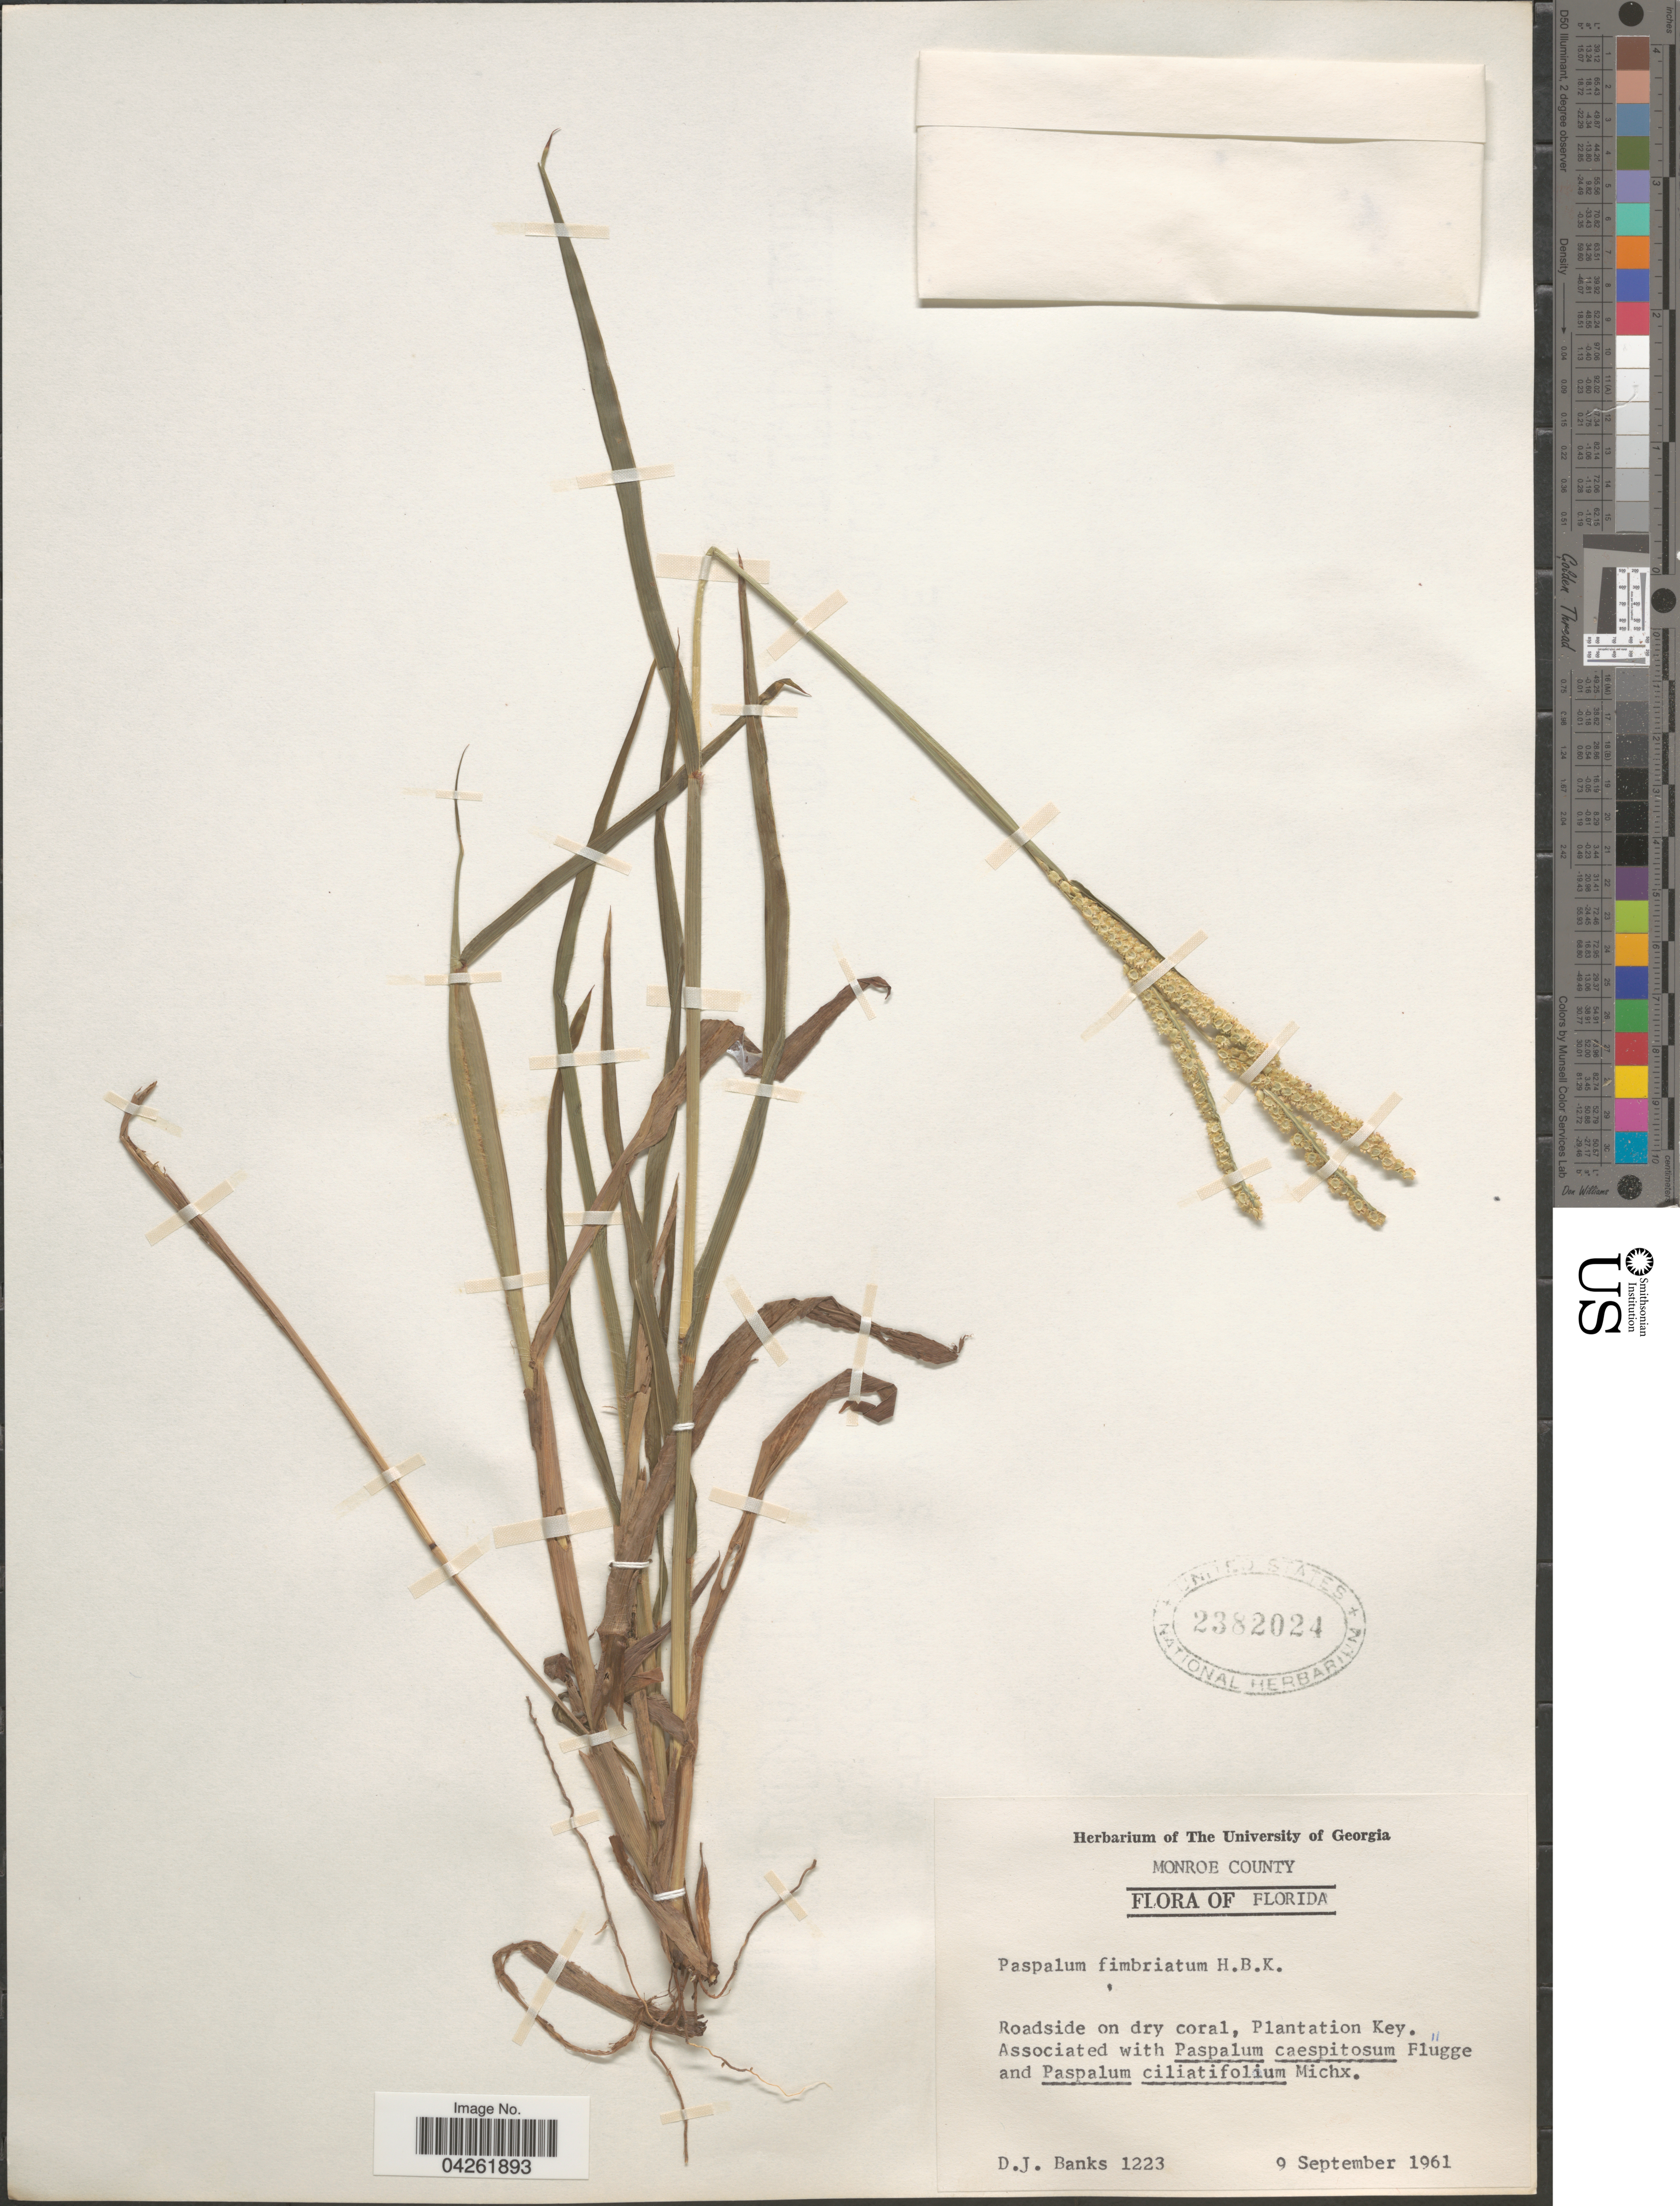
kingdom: Plantae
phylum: Tracheophyta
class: Liliopsida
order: Poales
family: Poaceae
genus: Paspalum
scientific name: Paspalum fimbriatum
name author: Kunth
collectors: D. J. Banks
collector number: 1223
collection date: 1961-09-09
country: United States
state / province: Florida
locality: Monroe County. Roadside on dry coral, Plantation Key.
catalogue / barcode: US 2382024